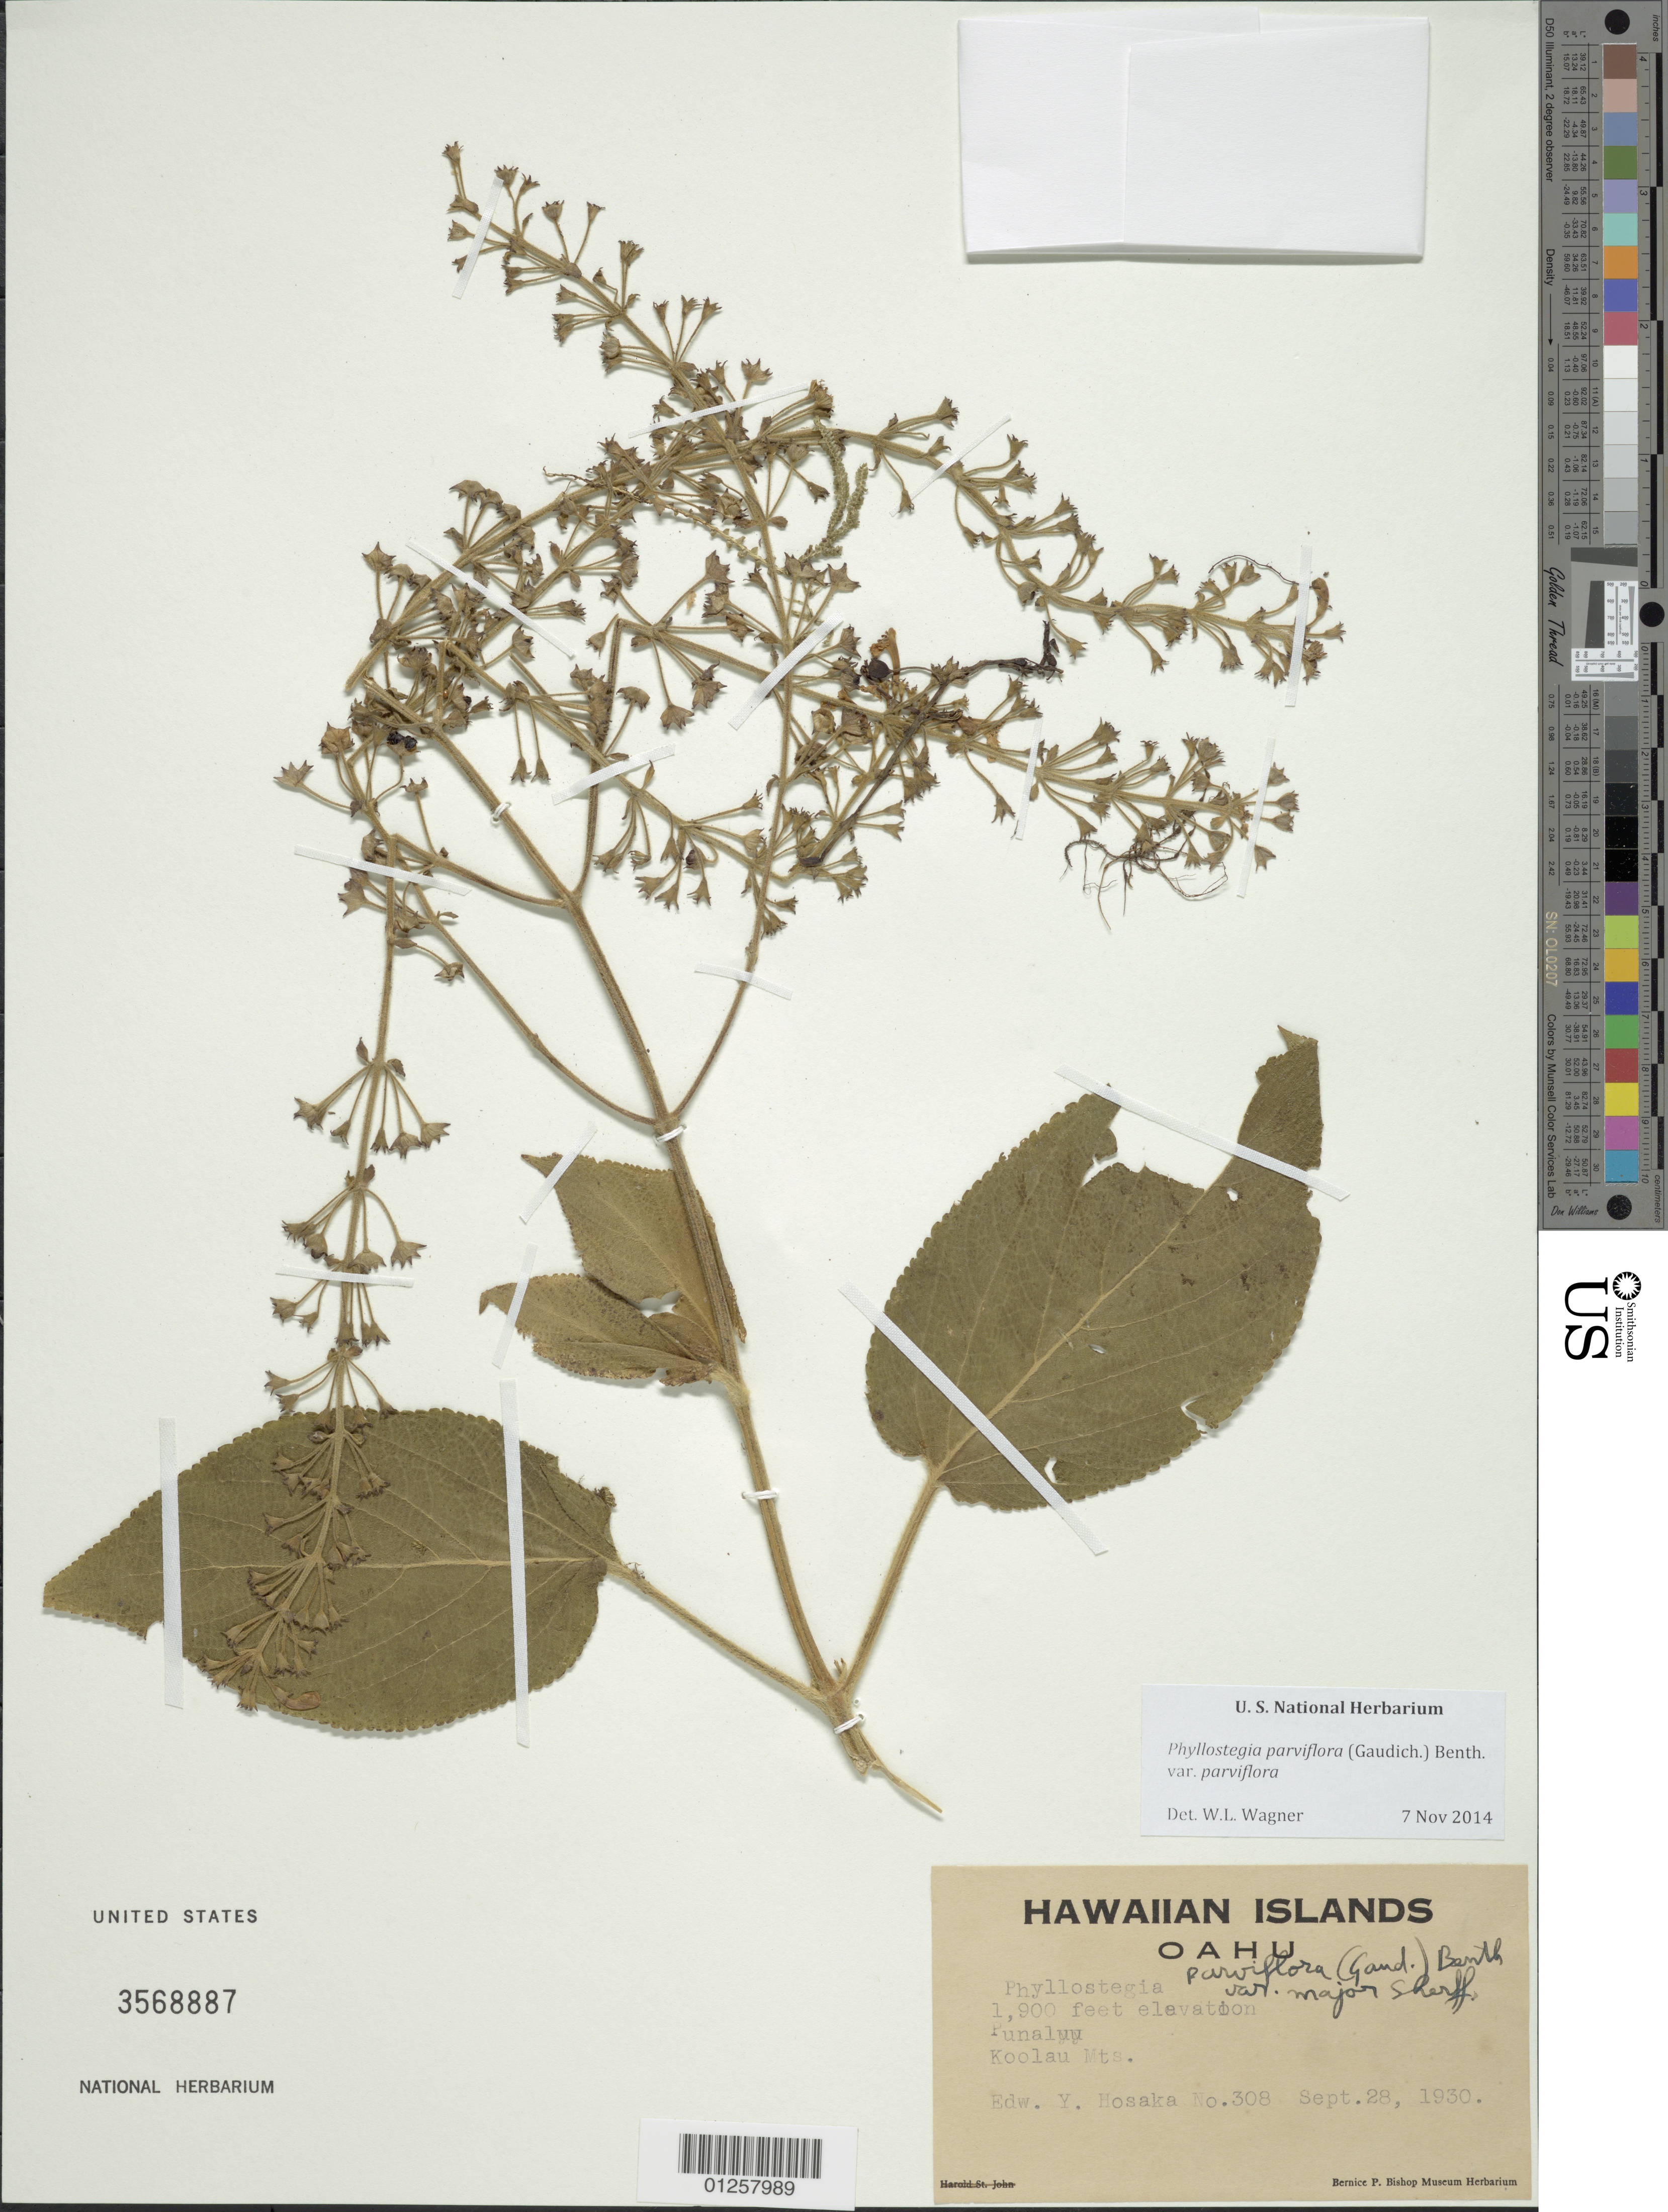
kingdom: Plantae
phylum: Tracheophyta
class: Magnoliopsida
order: Lamiales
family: Lamiaceae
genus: Phyllostegia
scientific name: Phyllostegia parviflora var. parviflora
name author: (Gaudich.) Benth.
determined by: Wagner, W. L., (BOT), Smithsonian Institution - National Museum of Natural History (UNITED STATES)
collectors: E. Y. Hosaka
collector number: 308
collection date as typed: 28 Sep 1930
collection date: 1930-09-28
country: United States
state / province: Hawaii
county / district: Honolulu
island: Oahu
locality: Punaluu, Koolau Mts.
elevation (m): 579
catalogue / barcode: US 3568887